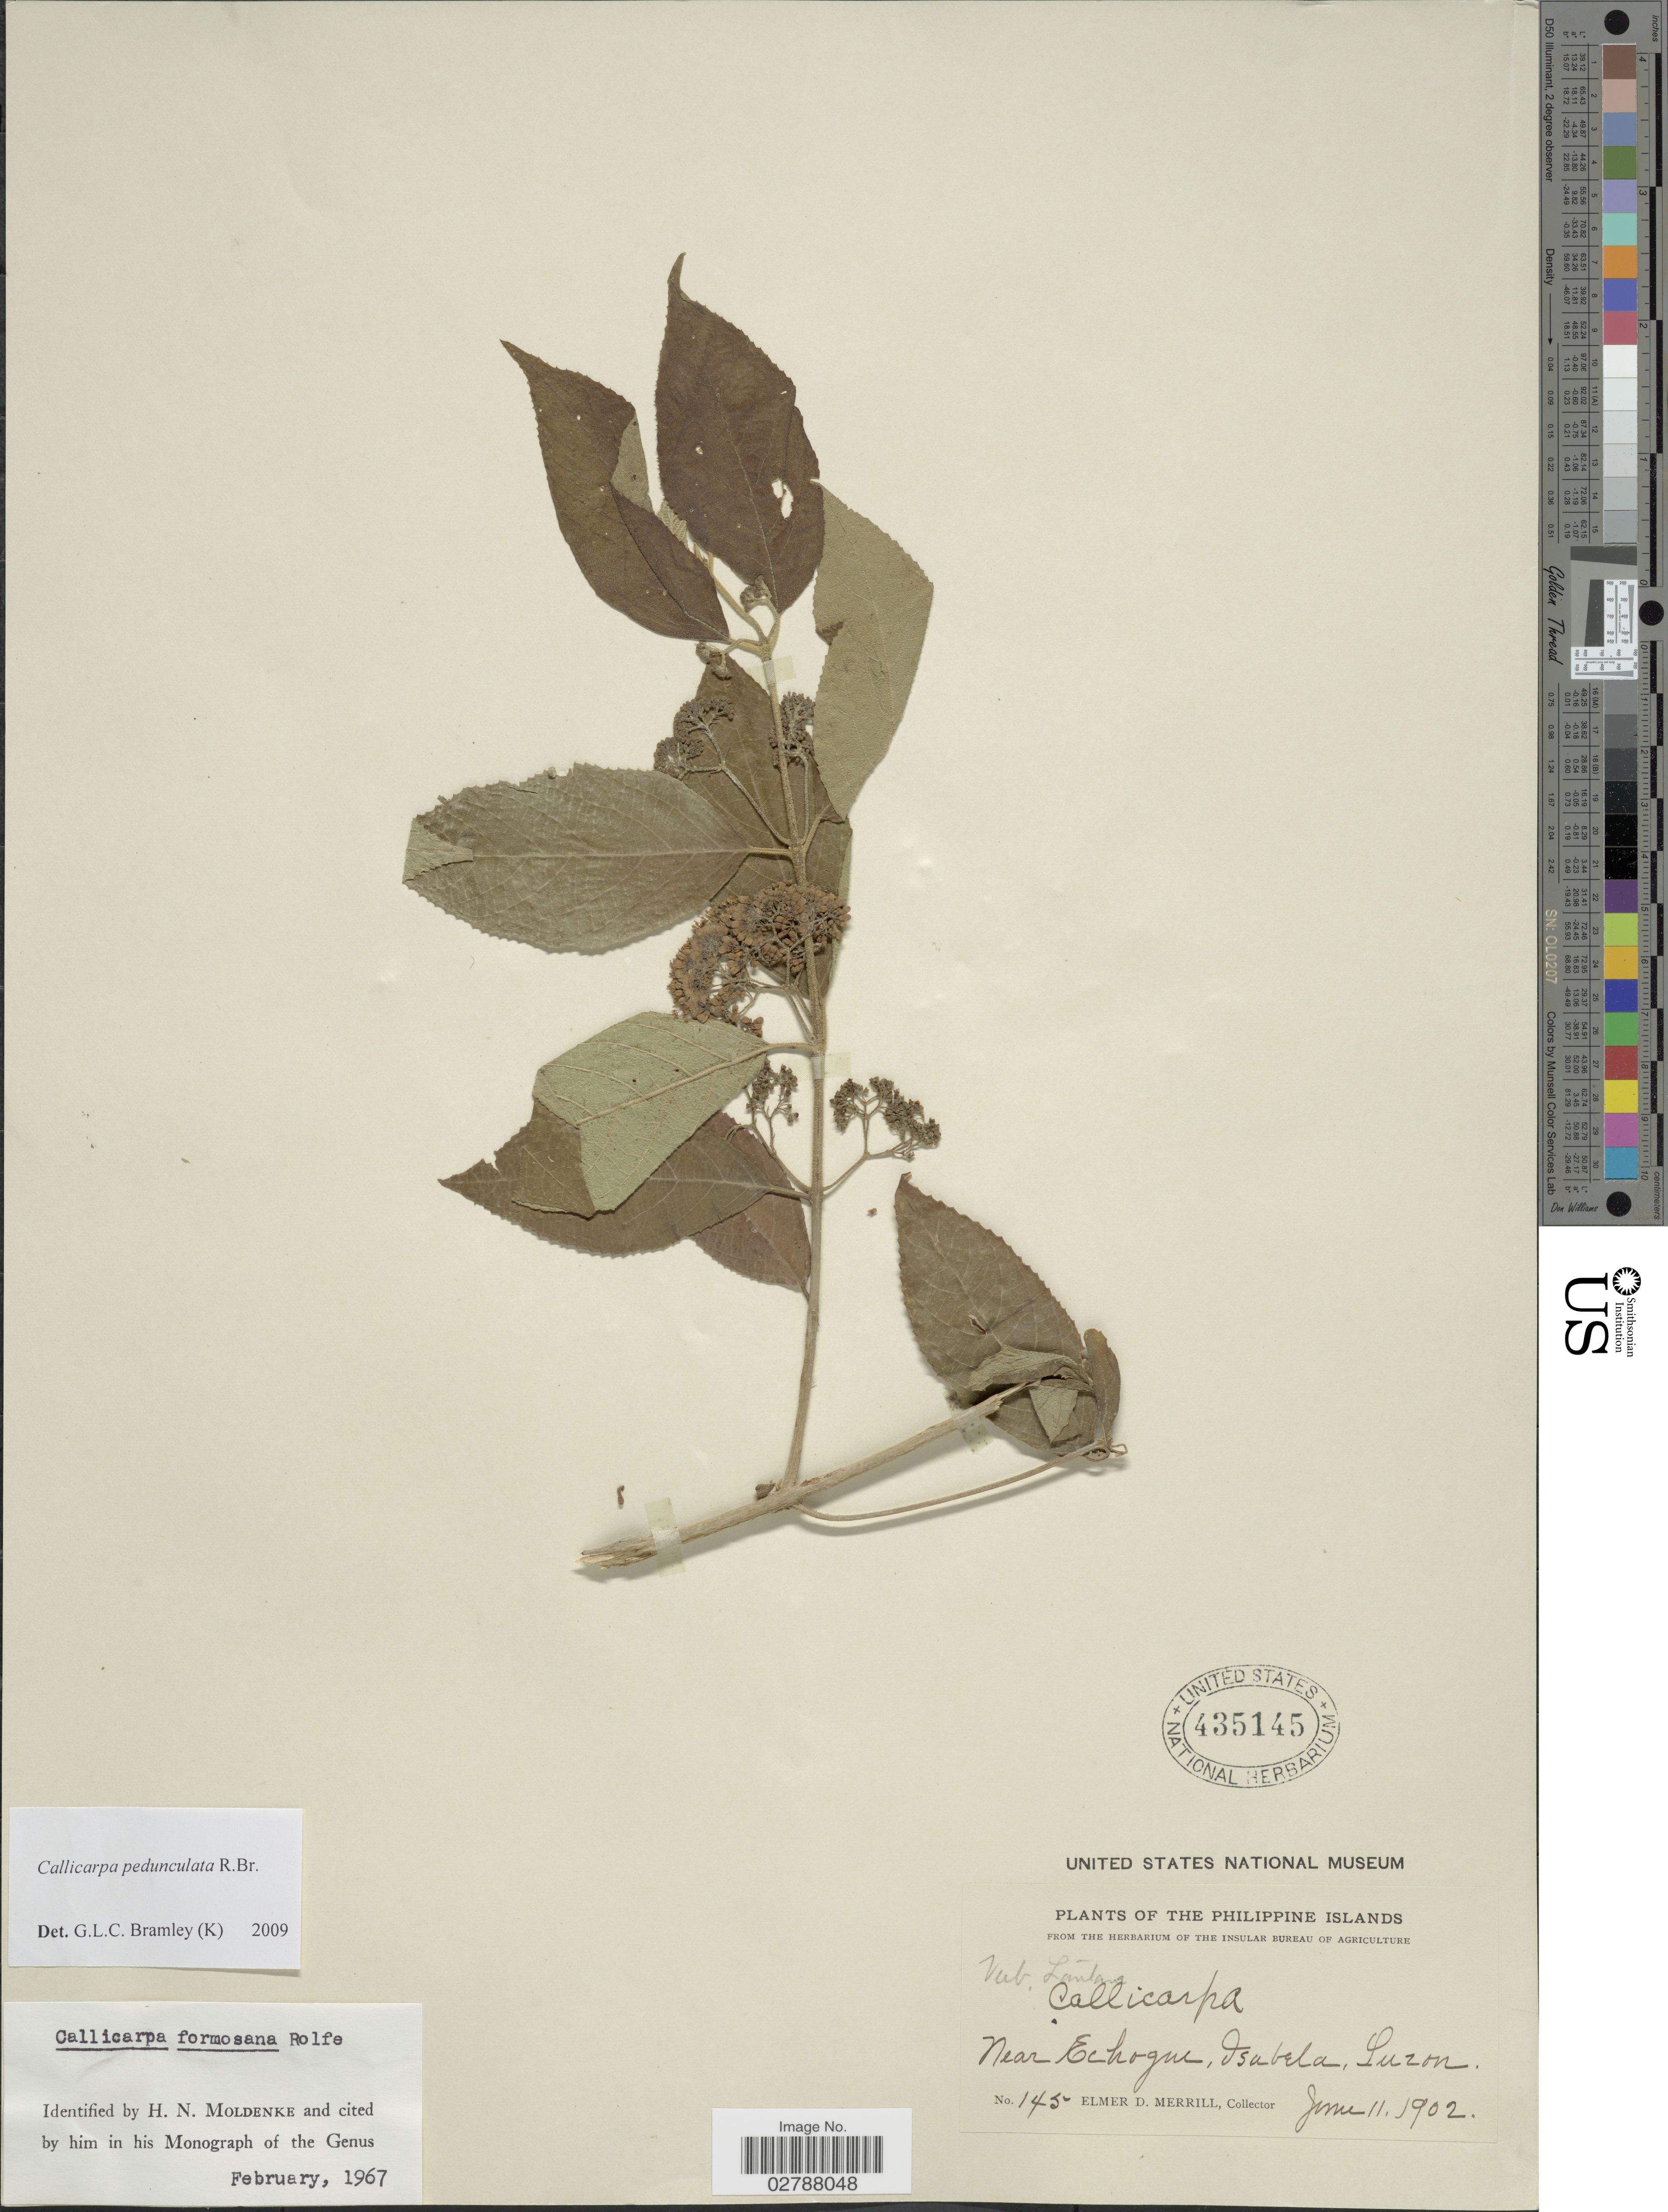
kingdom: Plantae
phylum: Tracheophyta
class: Magnoliopsida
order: Lamiales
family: Lamiaceae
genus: Callicarpa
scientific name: Callicarpa pedunculata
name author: R. Br.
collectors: E. D. Merrill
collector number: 145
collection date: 1902-06-11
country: Philippines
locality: Philippine Islands. Near Echogne, Isabela, Luzon.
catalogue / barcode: US 435145